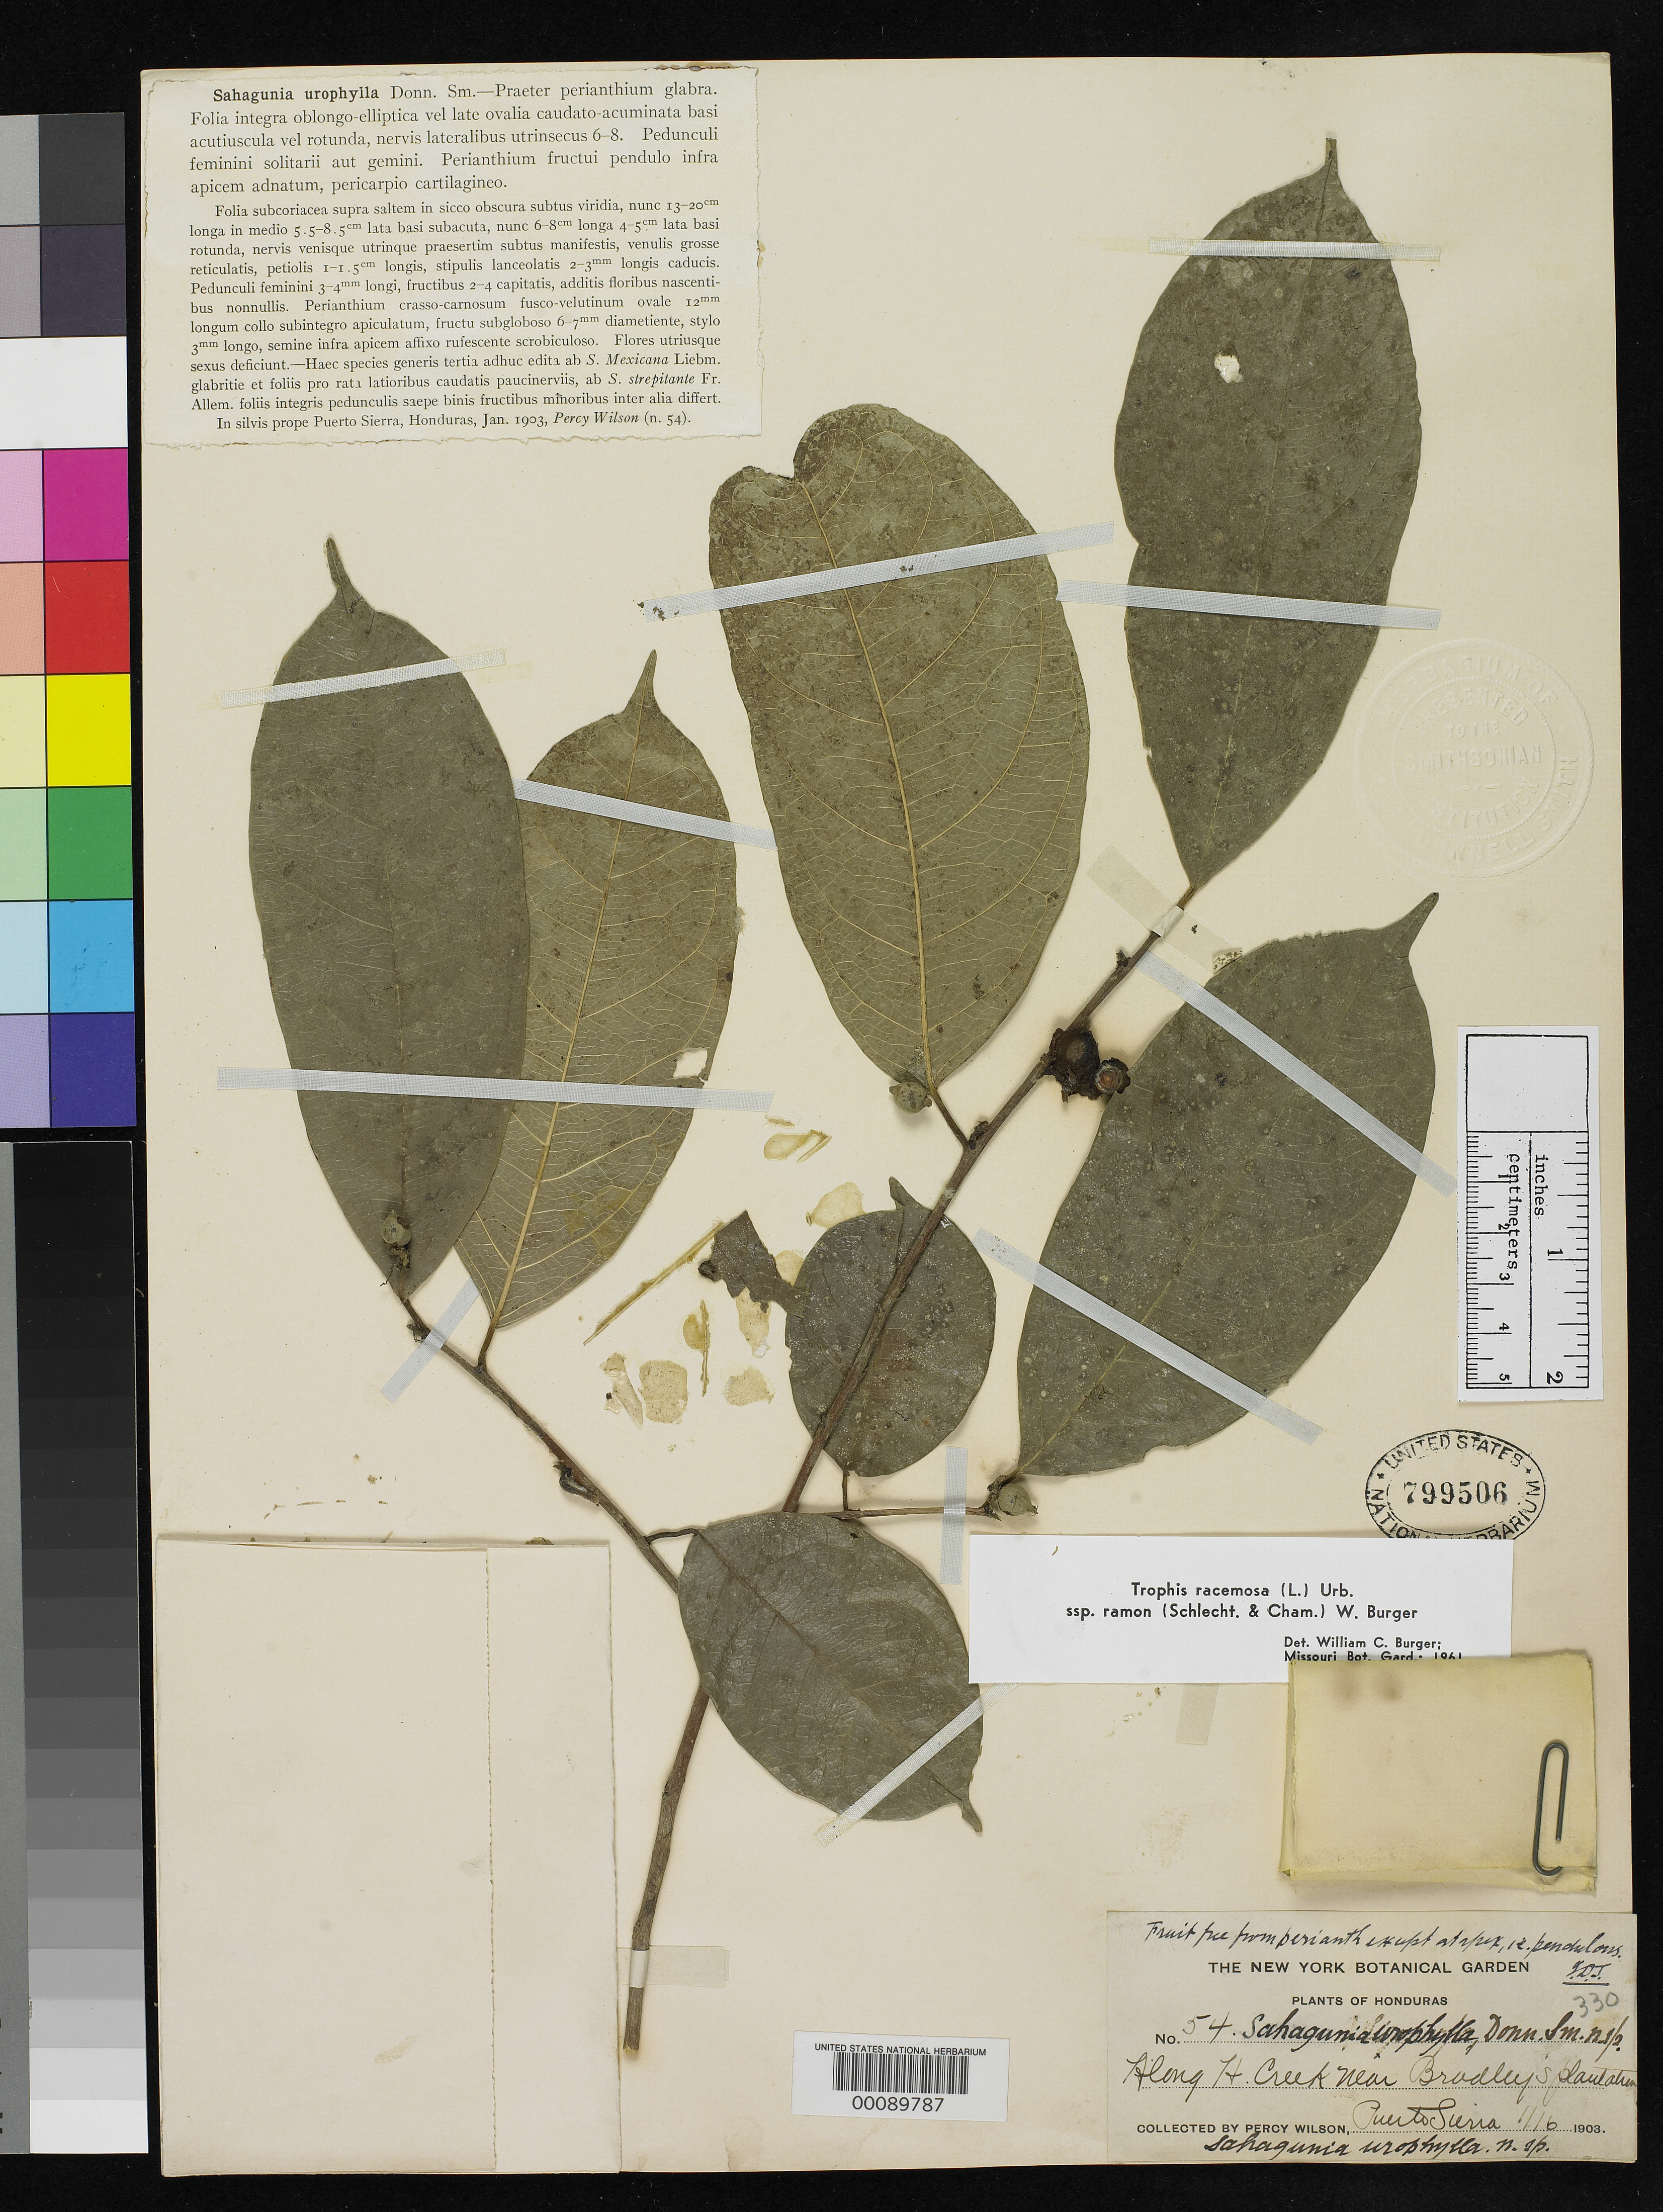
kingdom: Plantae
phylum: Tracheophyta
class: Magnoliopsida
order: Rosales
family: Moraceae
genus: Sahagunia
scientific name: Sahagunia urophylla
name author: Donn. Sm.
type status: Type Collection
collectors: P. Wilson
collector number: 54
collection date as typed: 16 Jan 1903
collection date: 1903-01-16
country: Honduras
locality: Puerto Sierra.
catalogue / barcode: US 799506